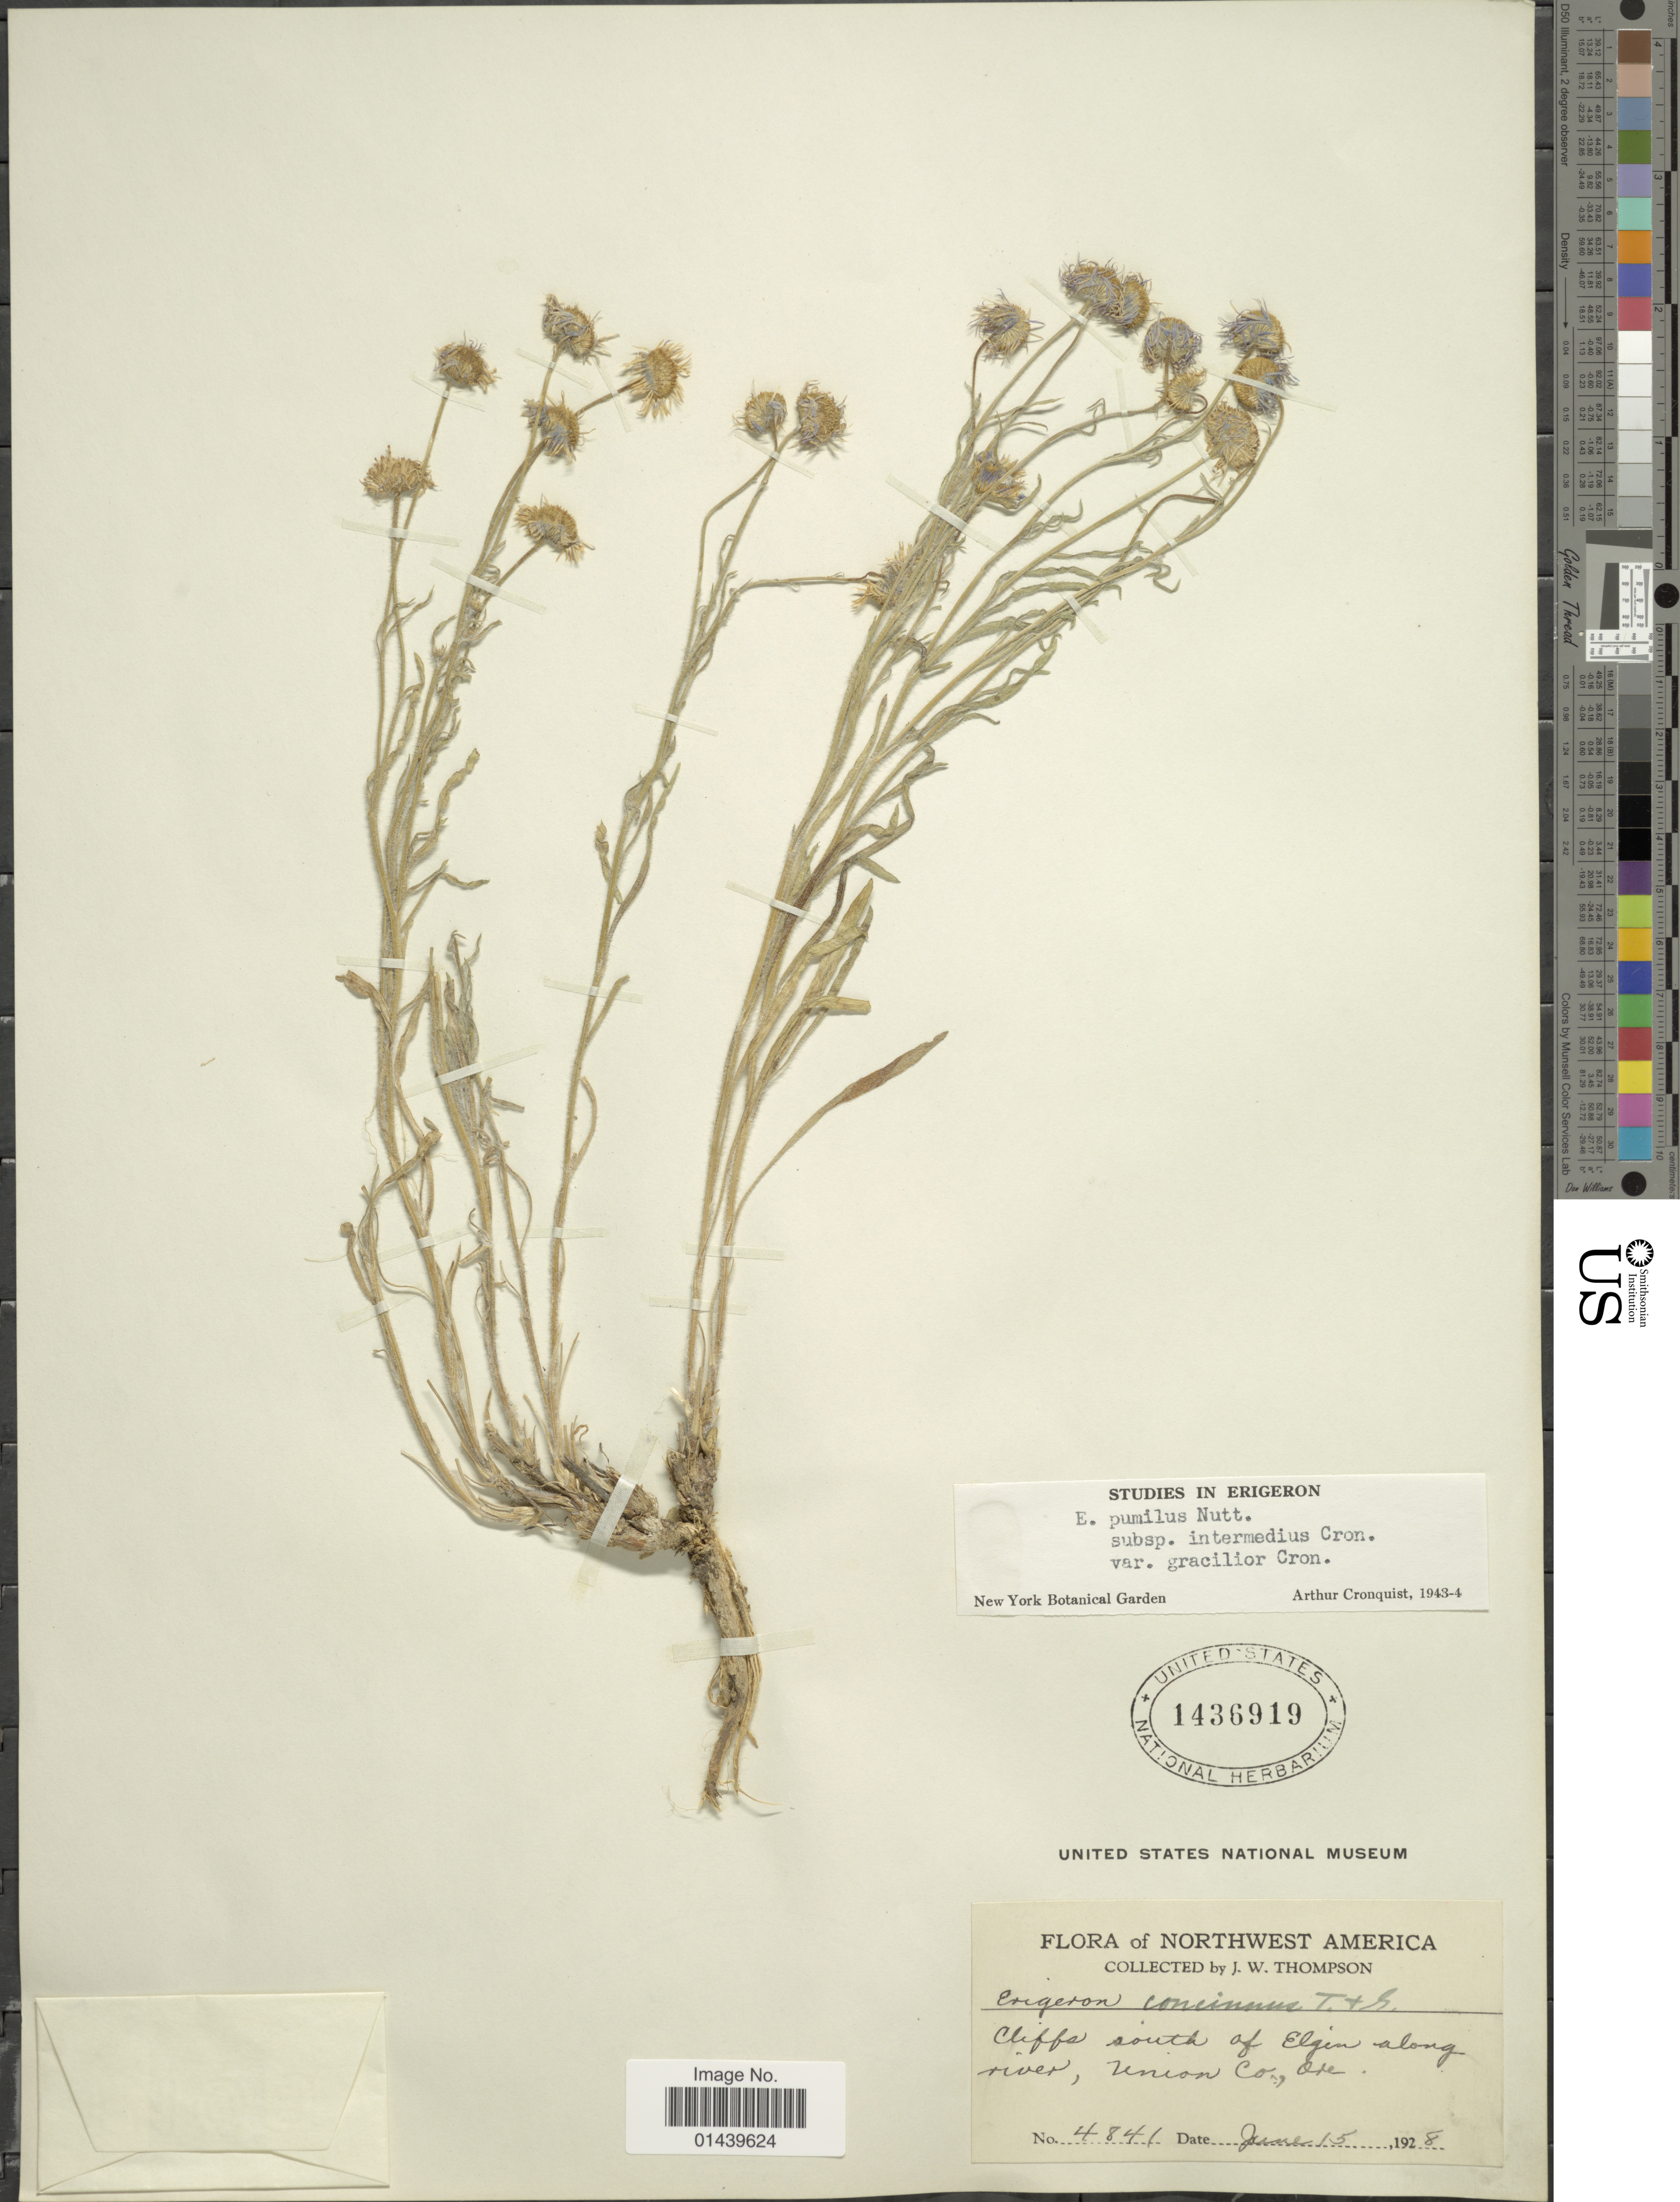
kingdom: Plantae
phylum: Tracheophyta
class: Magnoliopsida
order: Asterales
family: Asteraceae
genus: Erigeron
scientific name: Erigeron pumilus subsp. intermedius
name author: Cronq.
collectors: J. W. Thompson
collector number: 4841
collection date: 1928-06-15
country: United States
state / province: Oregon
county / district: Union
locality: Northwest America. Cliffs south of Elgin along river, Union Co., Ore.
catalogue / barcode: US 1436919